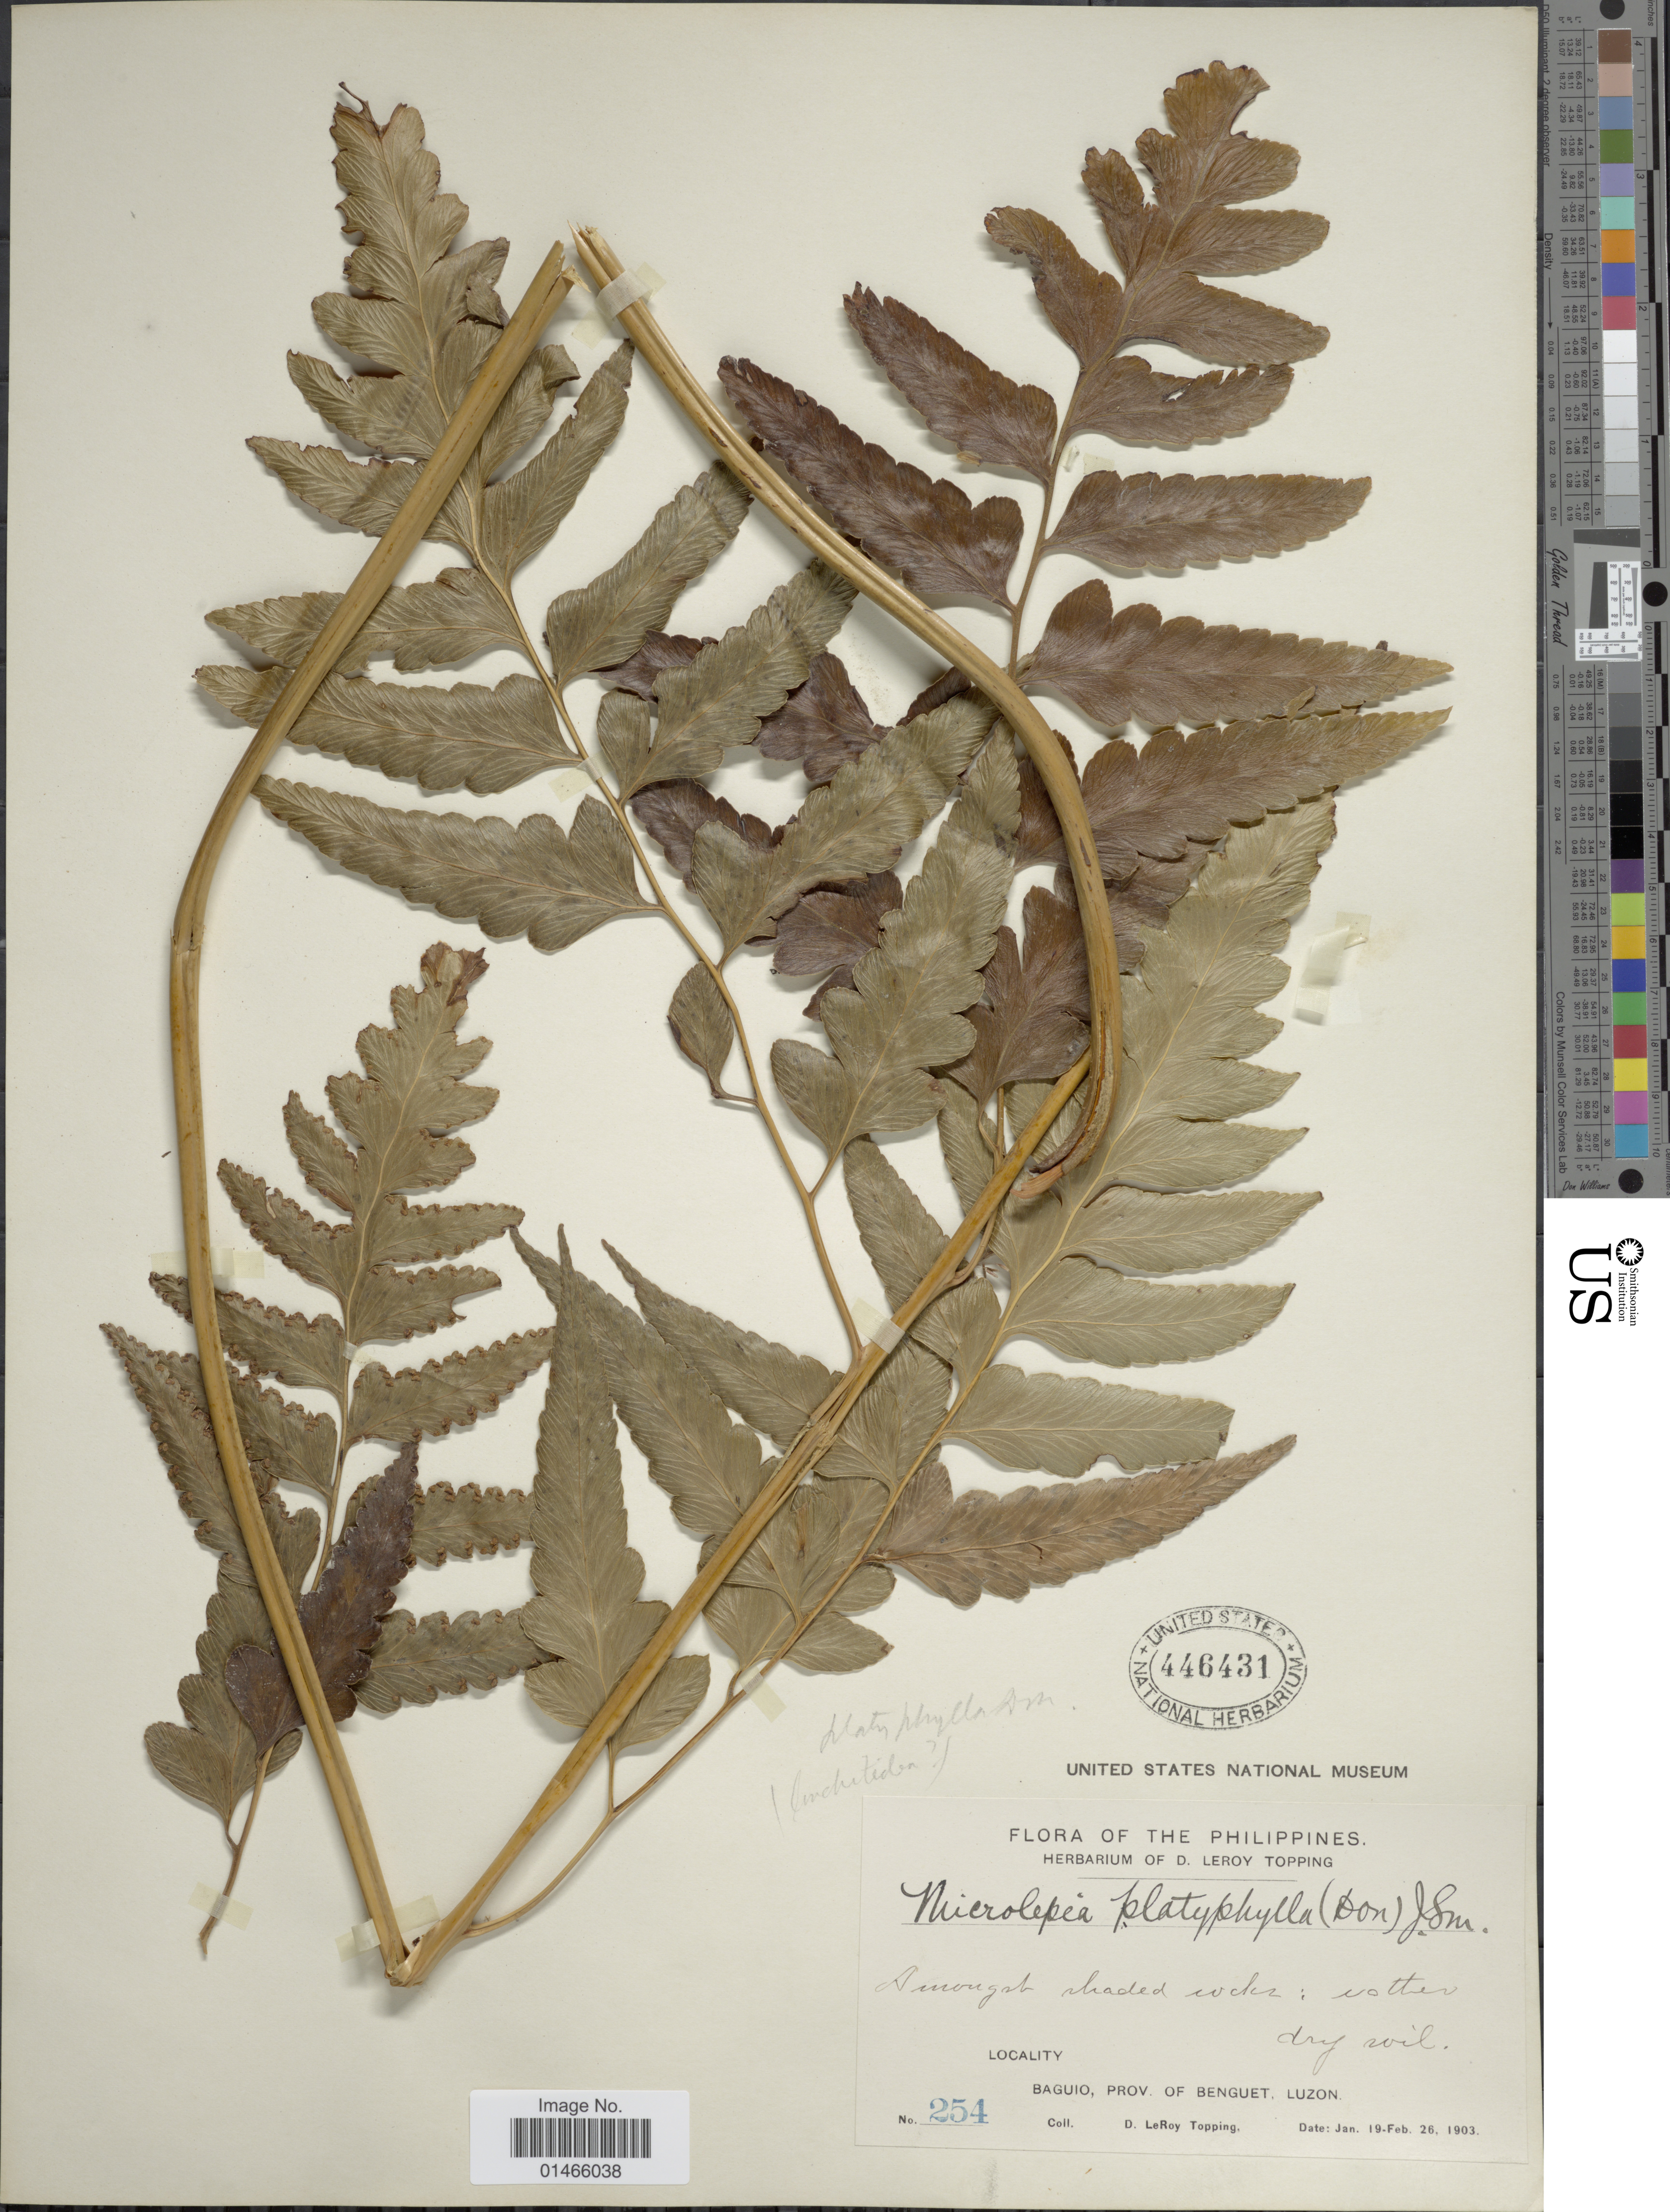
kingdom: Plantae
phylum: Tracheophyta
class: Polypodiopsida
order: Polypodiales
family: Dennstaedtiaceae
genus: Microlepia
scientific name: Microlepia platyphylla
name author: (D. Don) J. Sm.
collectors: D. L. Topping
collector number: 254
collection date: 1903-01-19/1903-02-26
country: Philippines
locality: Luzon, Baguio, Prov of Benguet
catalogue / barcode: US 446431